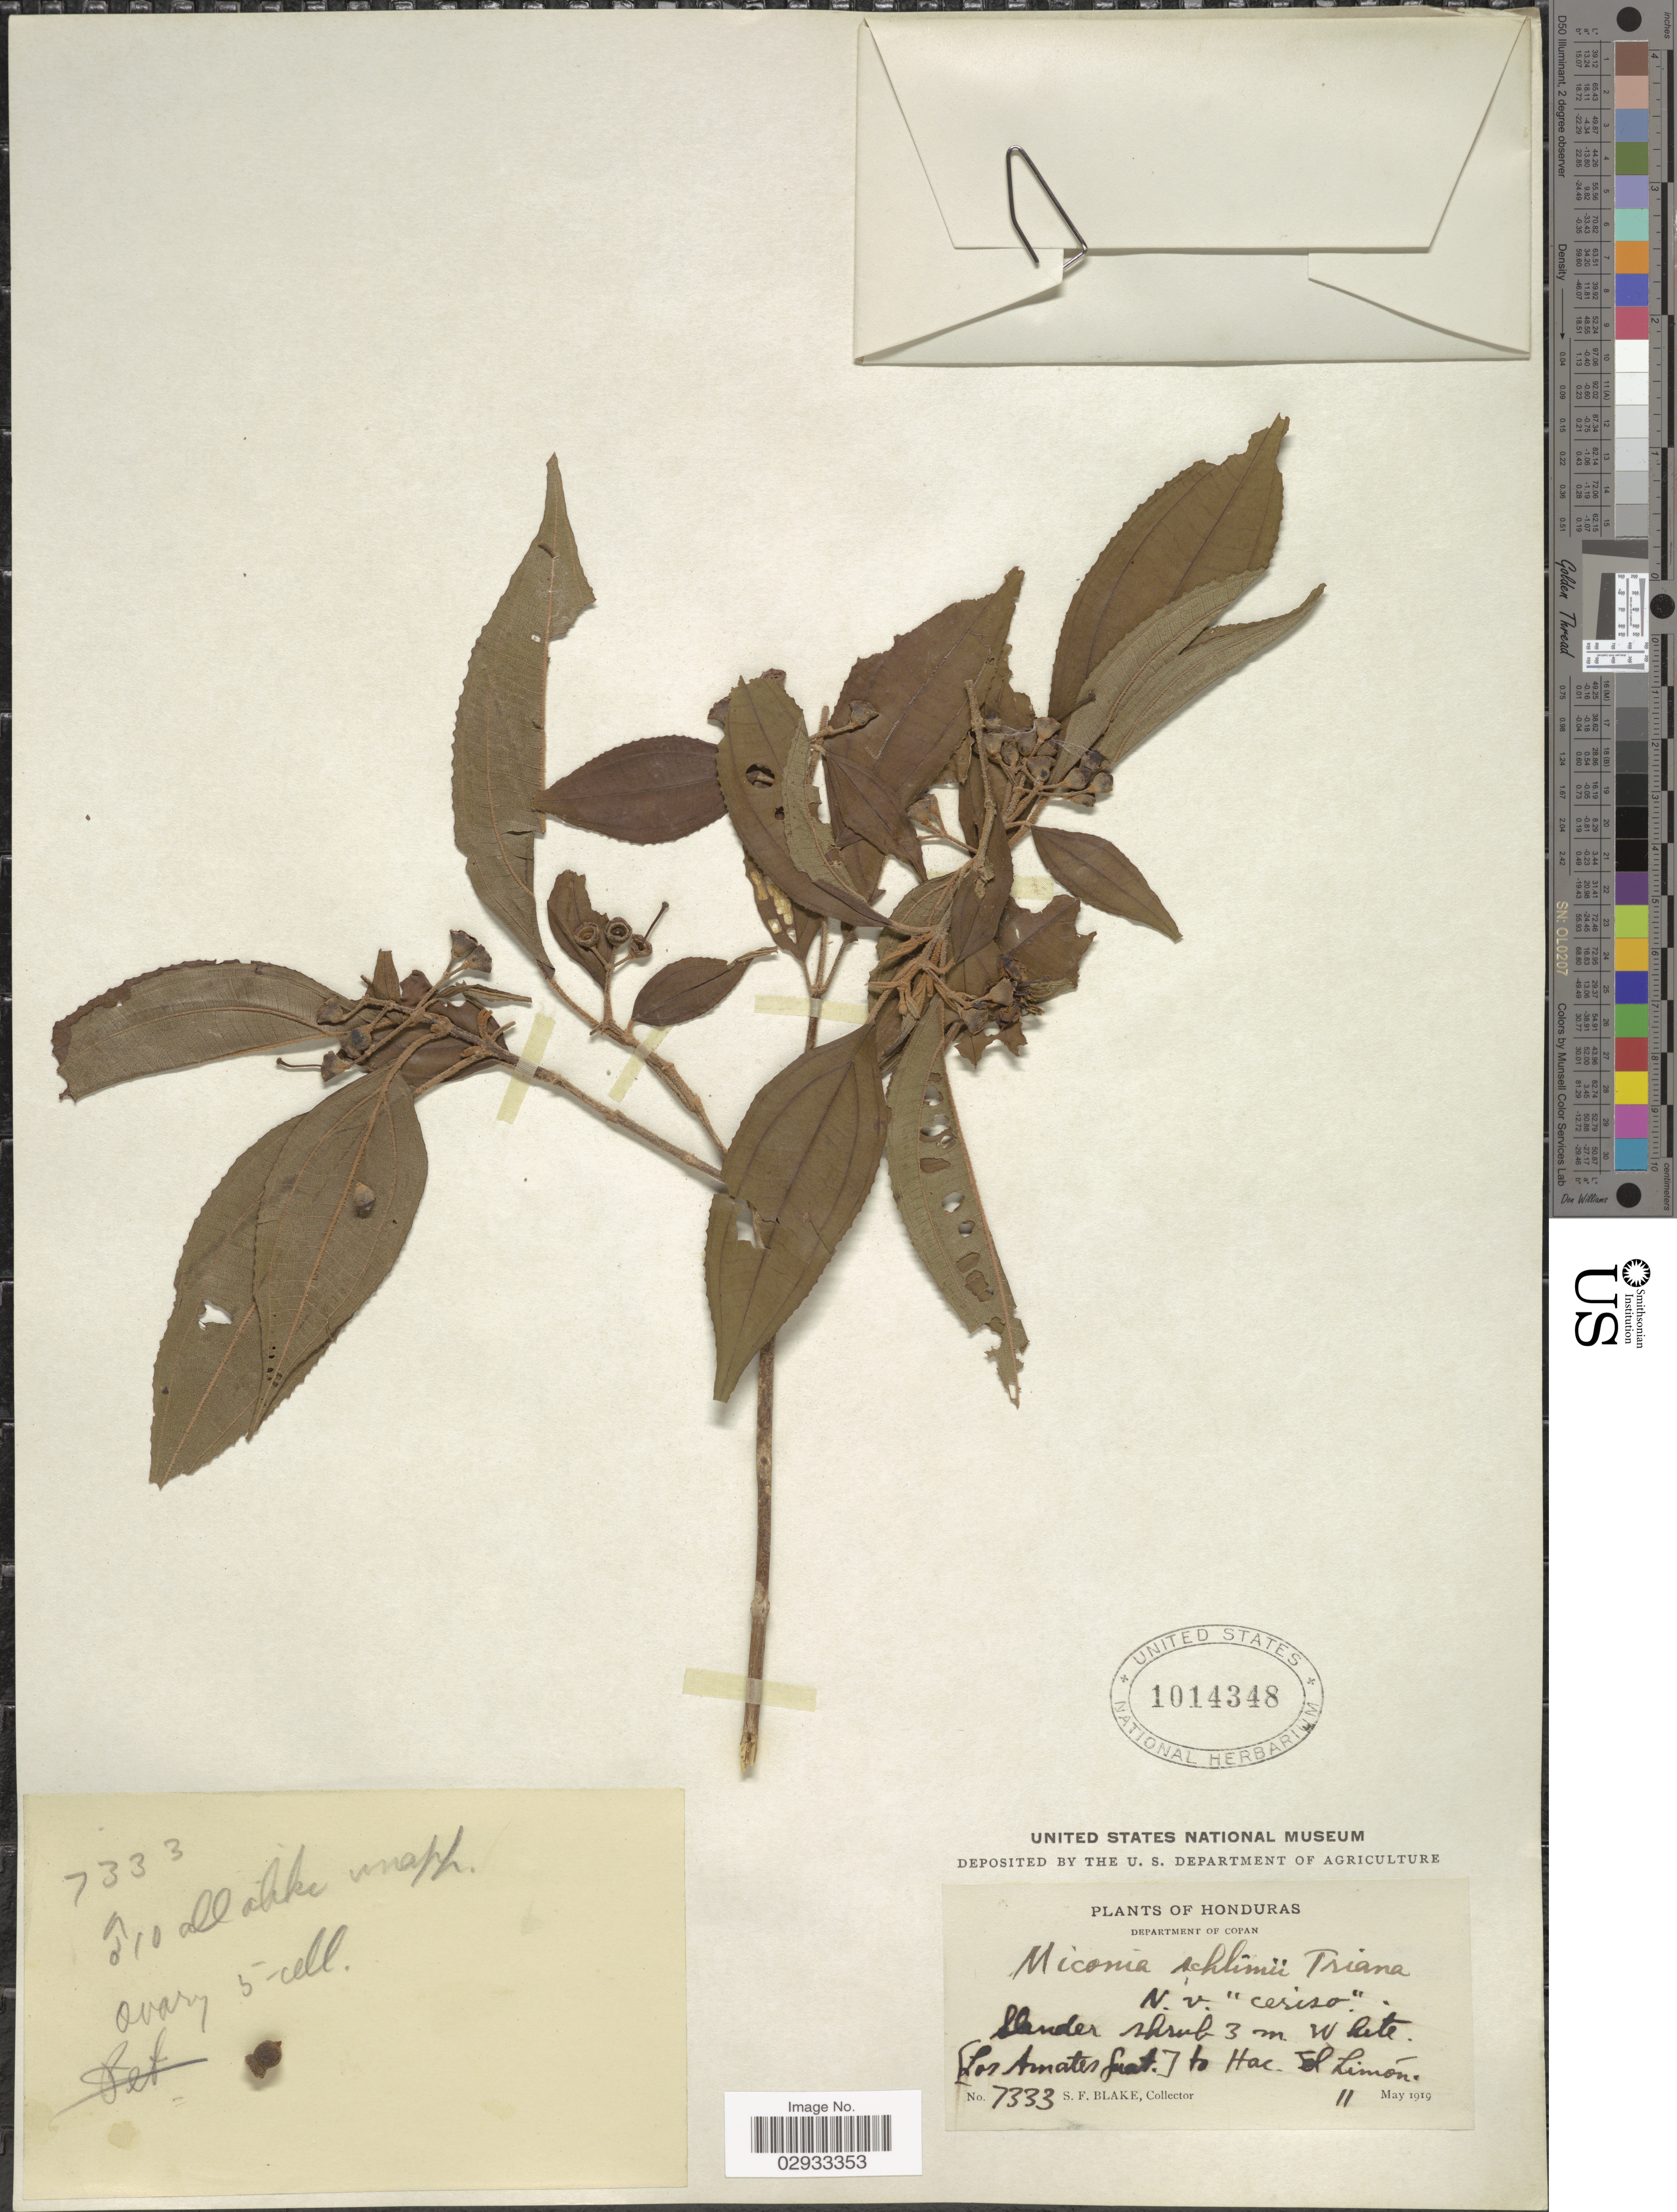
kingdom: Plantae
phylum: Tracheophyta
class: Magnoliopsida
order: Myrtales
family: Melastomataceae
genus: Miconia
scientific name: Miconia schlimii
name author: Triana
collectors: S. Blake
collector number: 7333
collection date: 1919-05-11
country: Honduras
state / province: Copán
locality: Department of Copan. [Los Amates Guat.] to Hac. El Limón.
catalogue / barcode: US 1014348